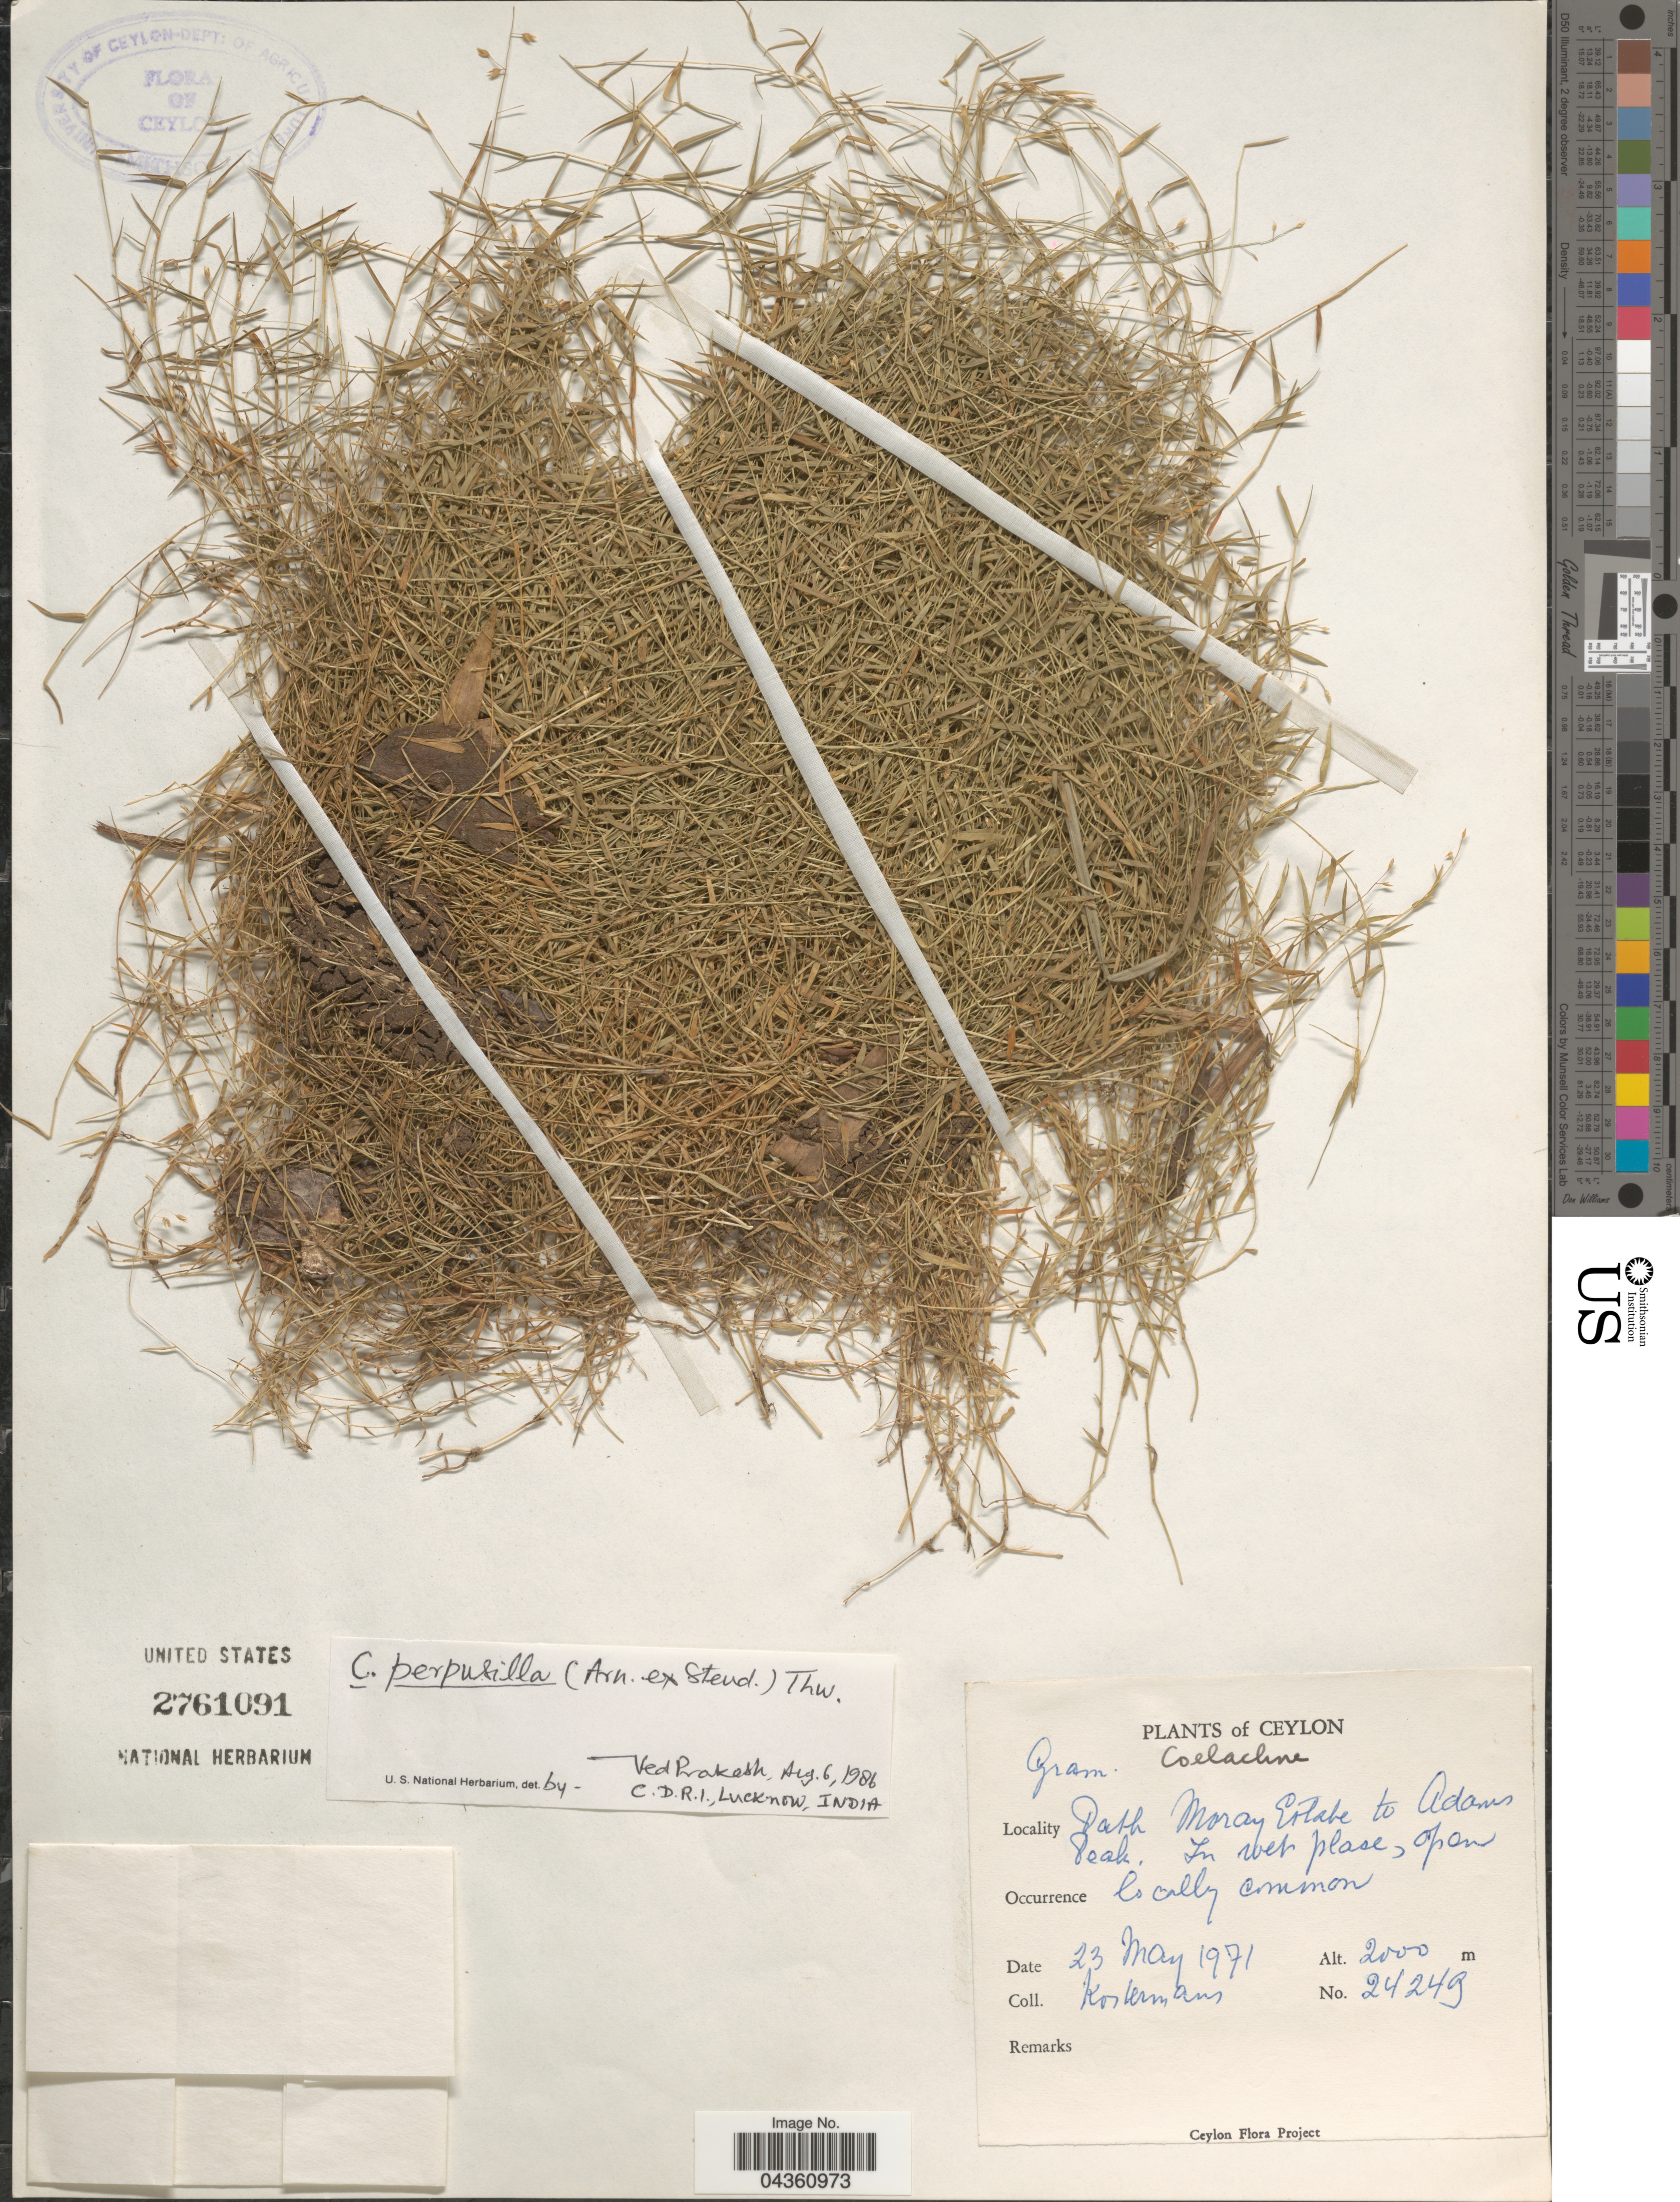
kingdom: Plantae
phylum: Tracheophyta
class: Liliopsida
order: Poales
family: Poaceae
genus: Coelachne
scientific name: Coelachne perpusilla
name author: (Arn. ex Steud.) Thwaites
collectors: Kostermans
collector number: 24249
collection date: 1971-05-23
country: Sri Lanka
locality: Ceylon. Path Moray Estate to Adams Peak.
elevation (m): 2000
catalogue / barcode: US 2761091